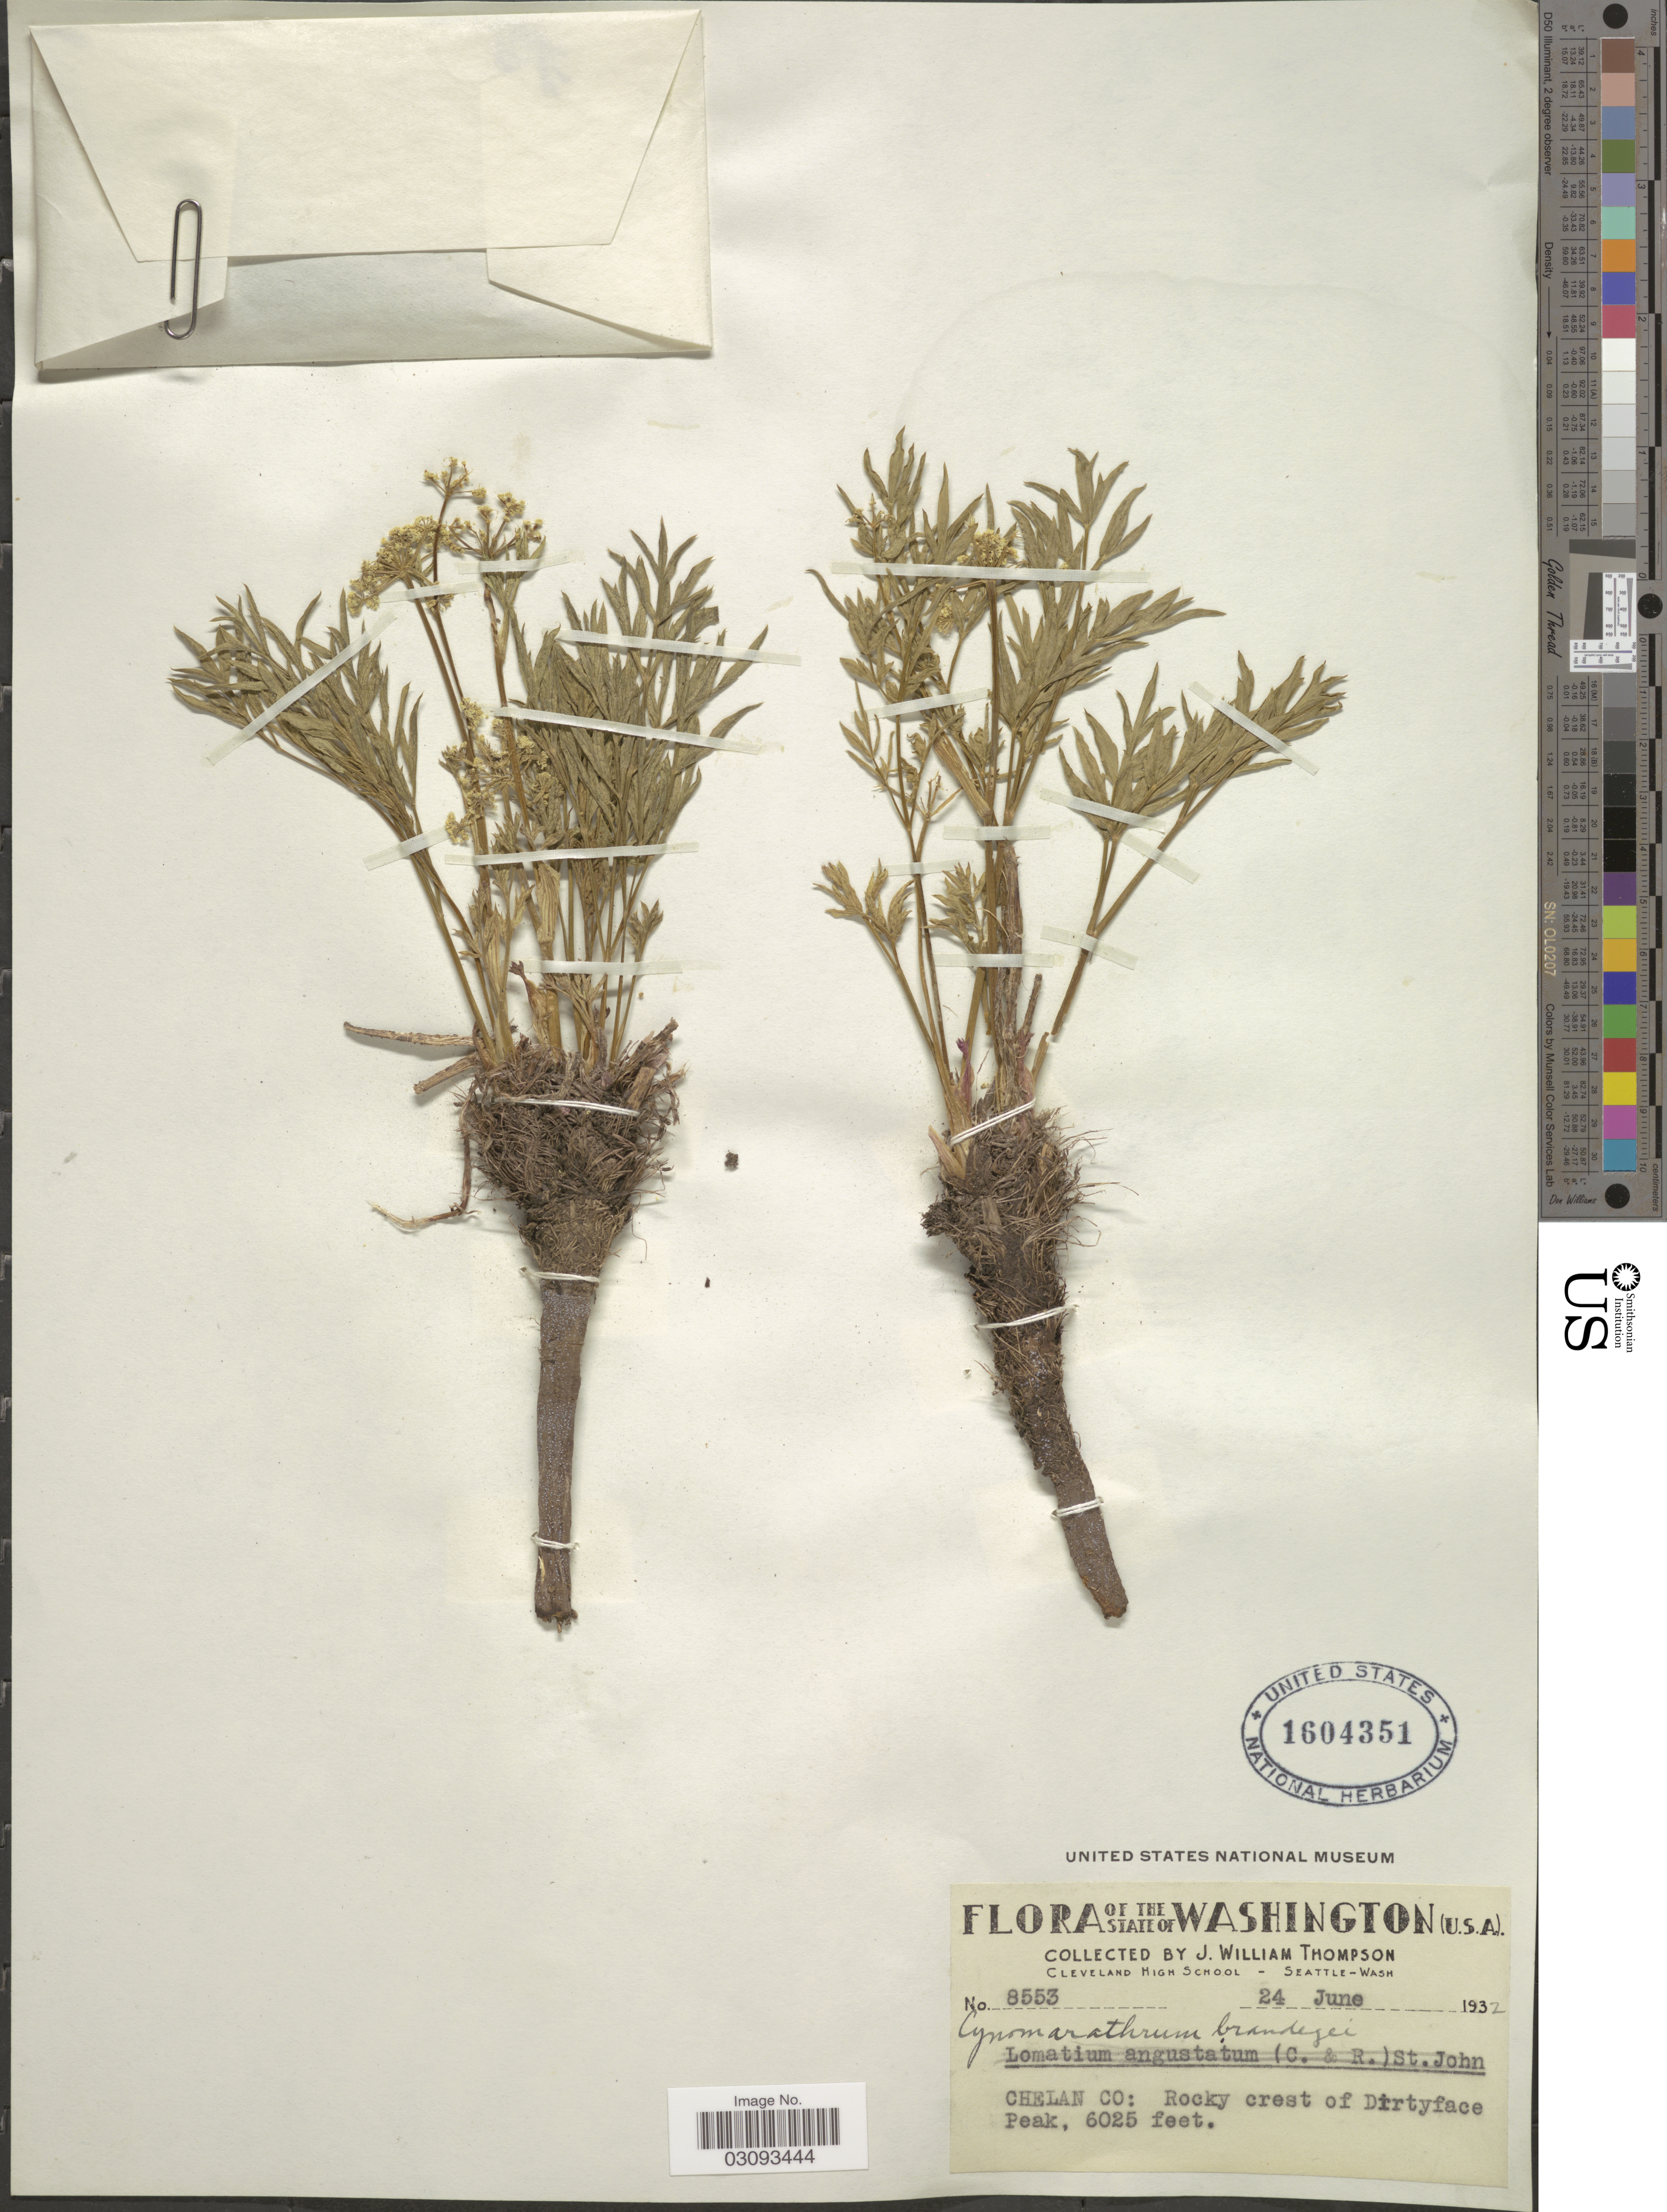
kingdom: Plantae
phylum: Tracheophyta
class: Magnoliopsida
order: Apiales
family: Apiaceae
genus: Lomatium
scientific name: Lomatium brandegeei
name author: (J.M. Coult. & Rose) J.F. Macbr.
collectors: J. W. Thompson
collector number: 8553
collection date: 1932-06-24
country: United States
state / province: Washington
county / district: Chelan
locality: Chelan Co: Rocky crest of Dirtyface Peak.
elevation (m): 1836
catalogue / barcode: US 1604351